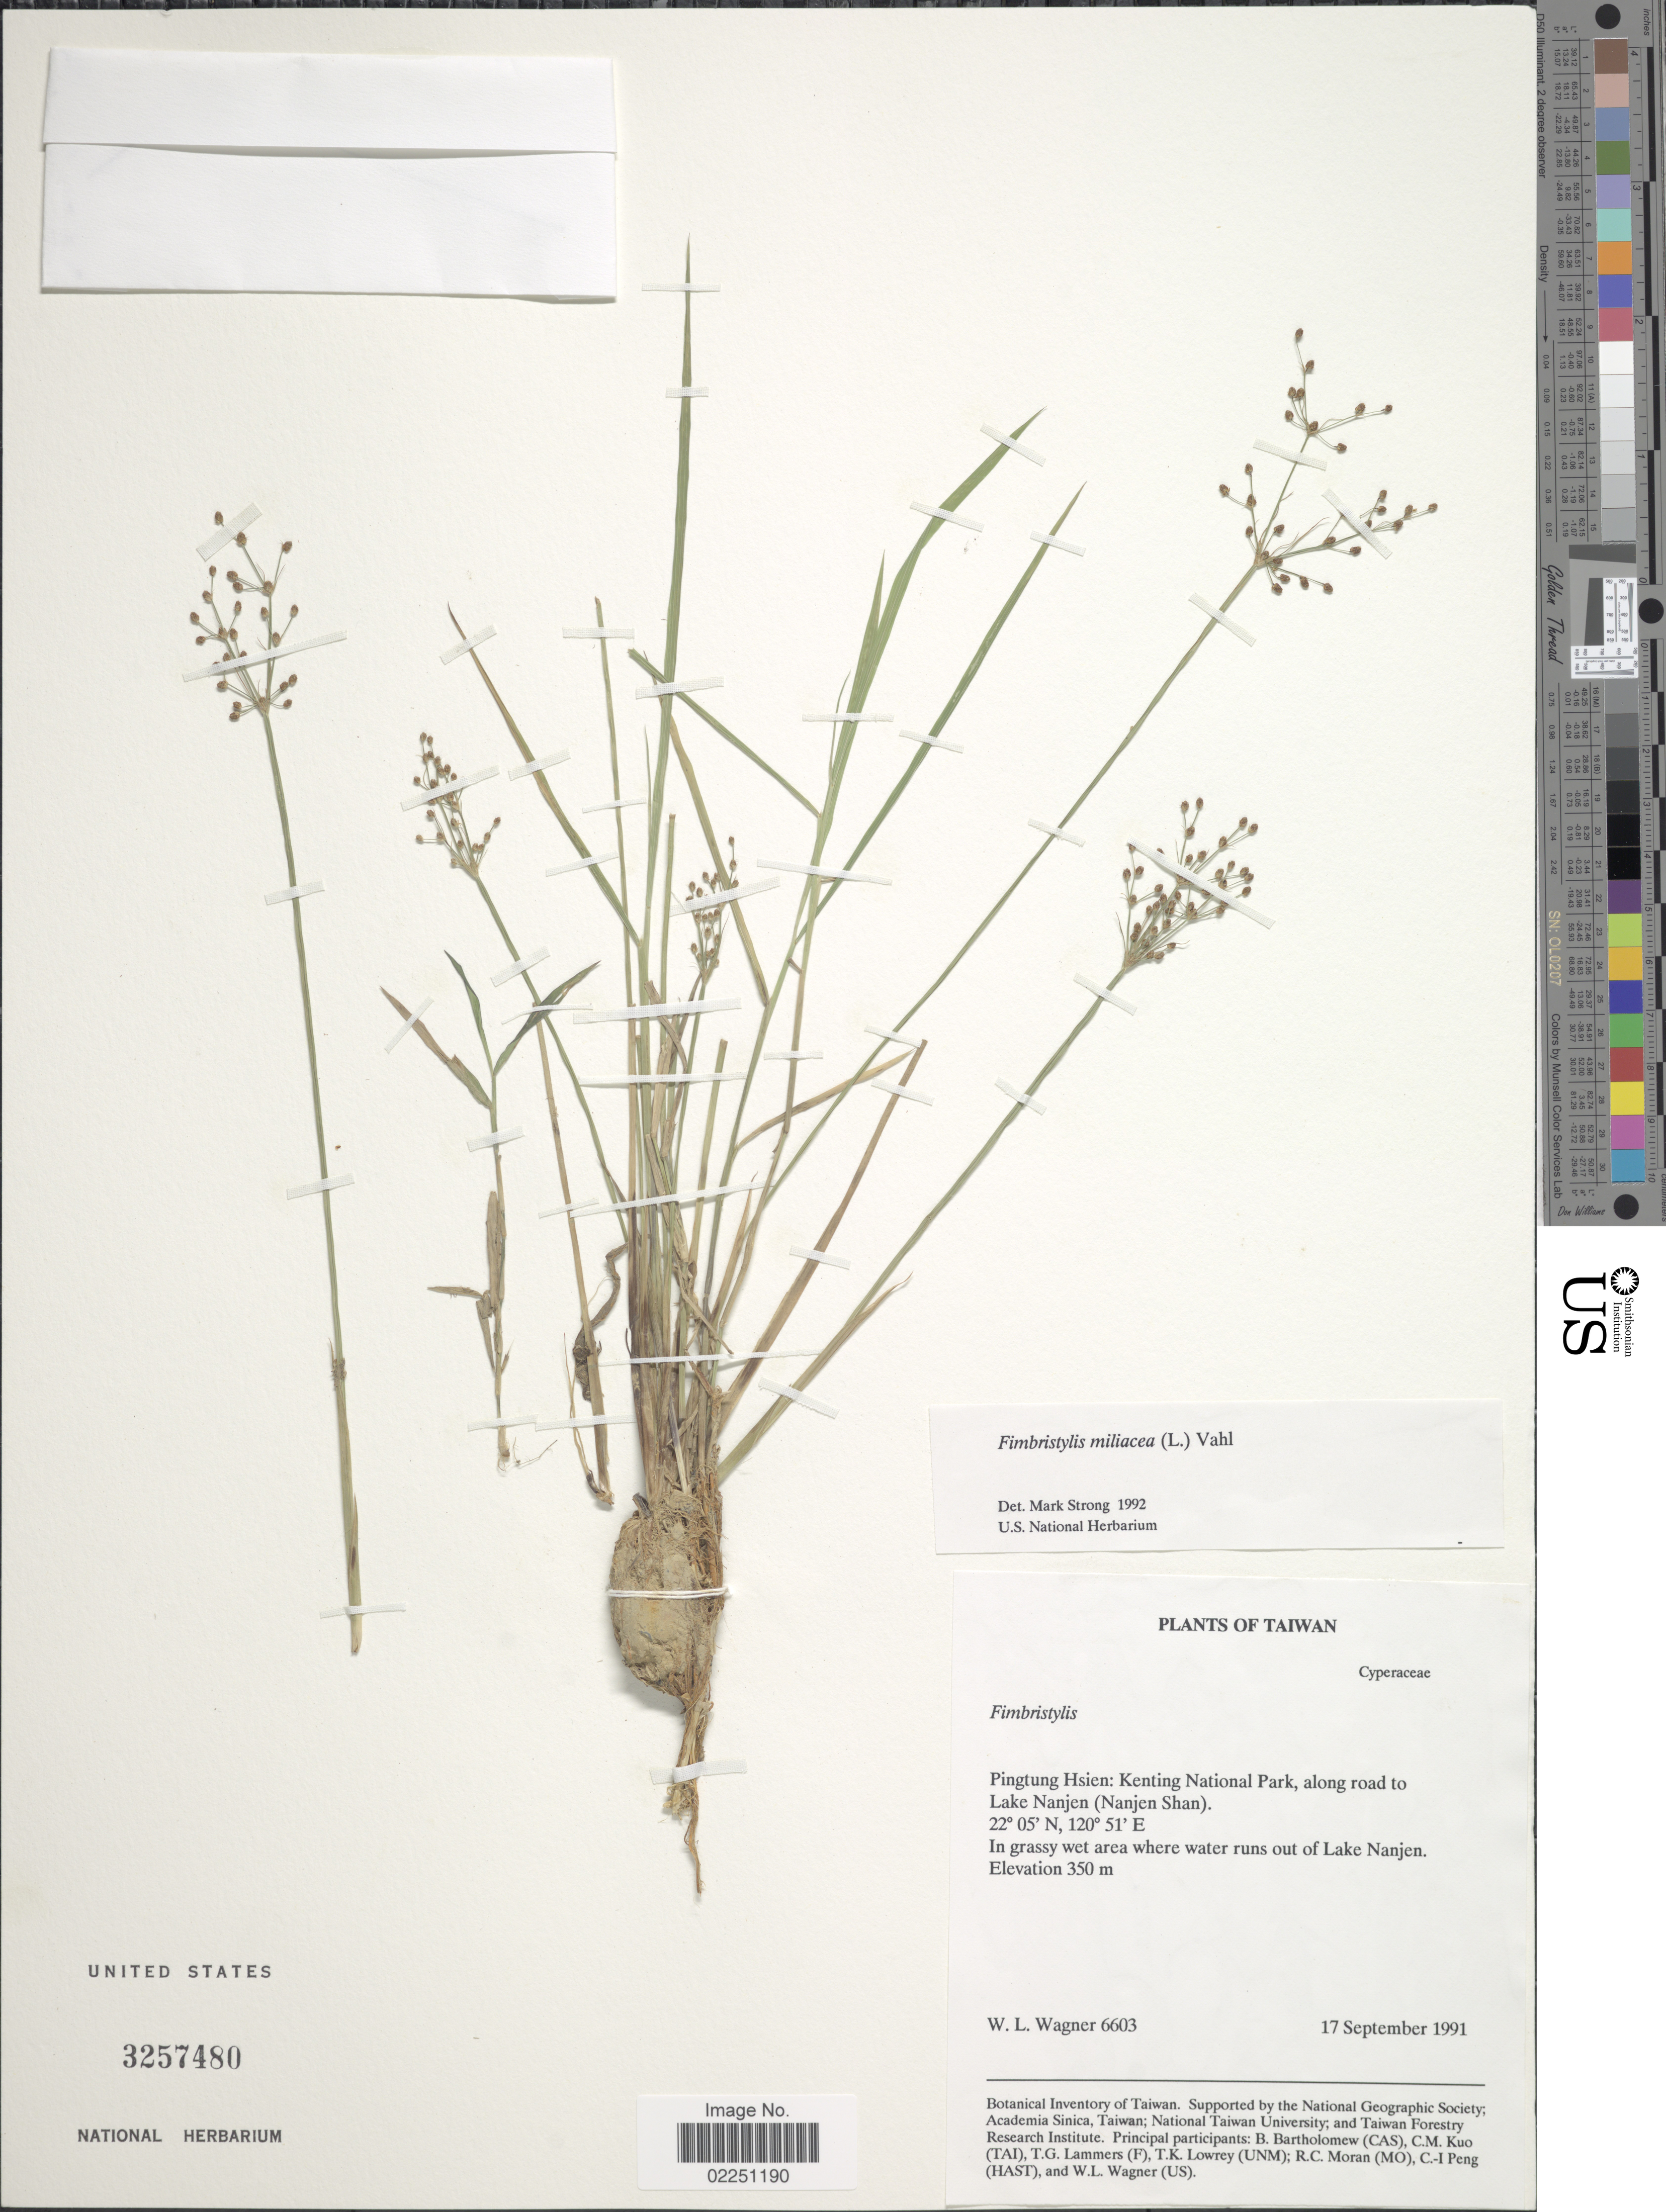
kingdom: Plantae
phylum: Tracheophyta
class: Liliopsida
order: Poales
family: Cyperaceae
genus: Fimbristylis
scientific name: Fimbristylis littoralis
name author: Gaudich.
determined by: Strong, M. T., (US), Smithsonian Institution - National Museum of Natural History (UNITED STATES)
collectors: W. L. Wagner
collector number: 6603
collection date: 1991-09-17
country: Taiwan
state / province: Pingtung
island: Taiwan [Formosa]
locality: Pingtung Hsien: Kenting National park, along road to Lake Nanjen (Nanjen Shan)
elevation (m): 350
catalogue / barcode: US 3257480